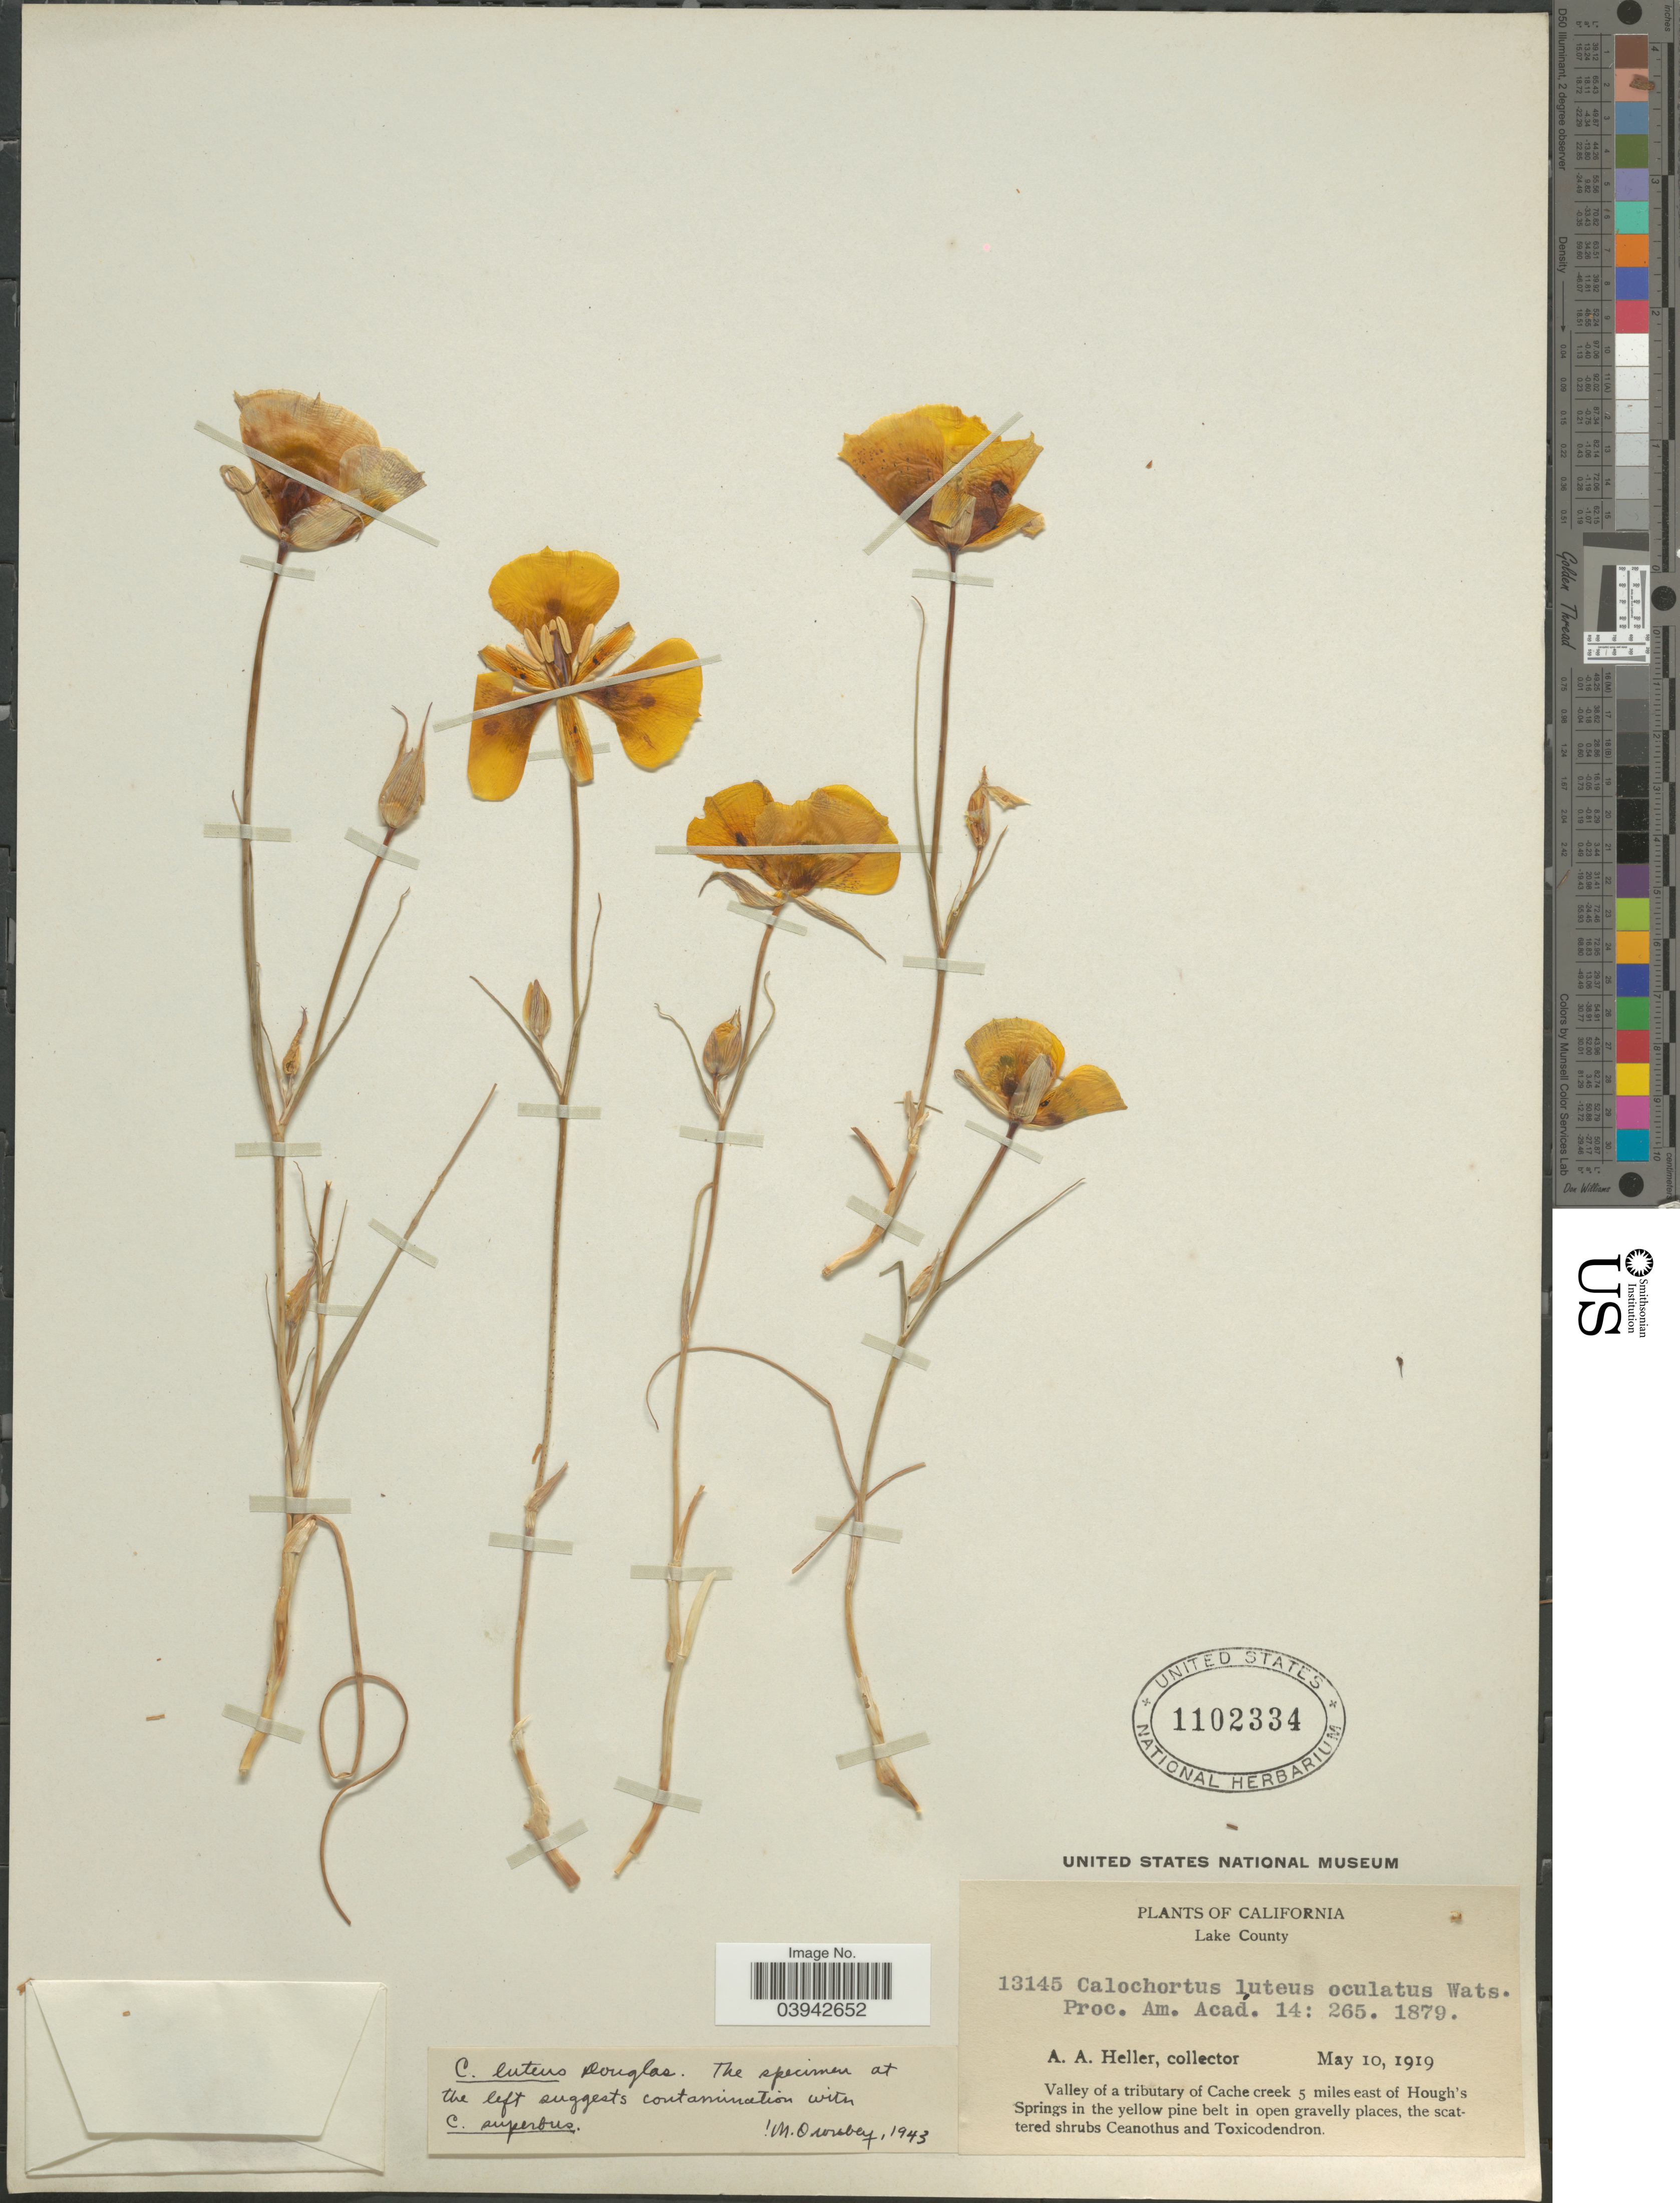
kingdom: Plantae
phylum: Tracheophyta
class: Liliopsida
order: Liliales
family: Liliaceae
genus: Calochortus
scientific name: Calochortus luteus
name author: Douglas ex Lindl.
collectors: A. A. Heller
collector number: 13145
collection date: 1919-05-10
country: United States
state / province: California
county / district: Lake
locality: Lake County. Valley of a tributary of Cache creek 5 miles east of Hough's Springs in the yellow pine belt in open gravelly places.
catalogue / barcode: US 1102334